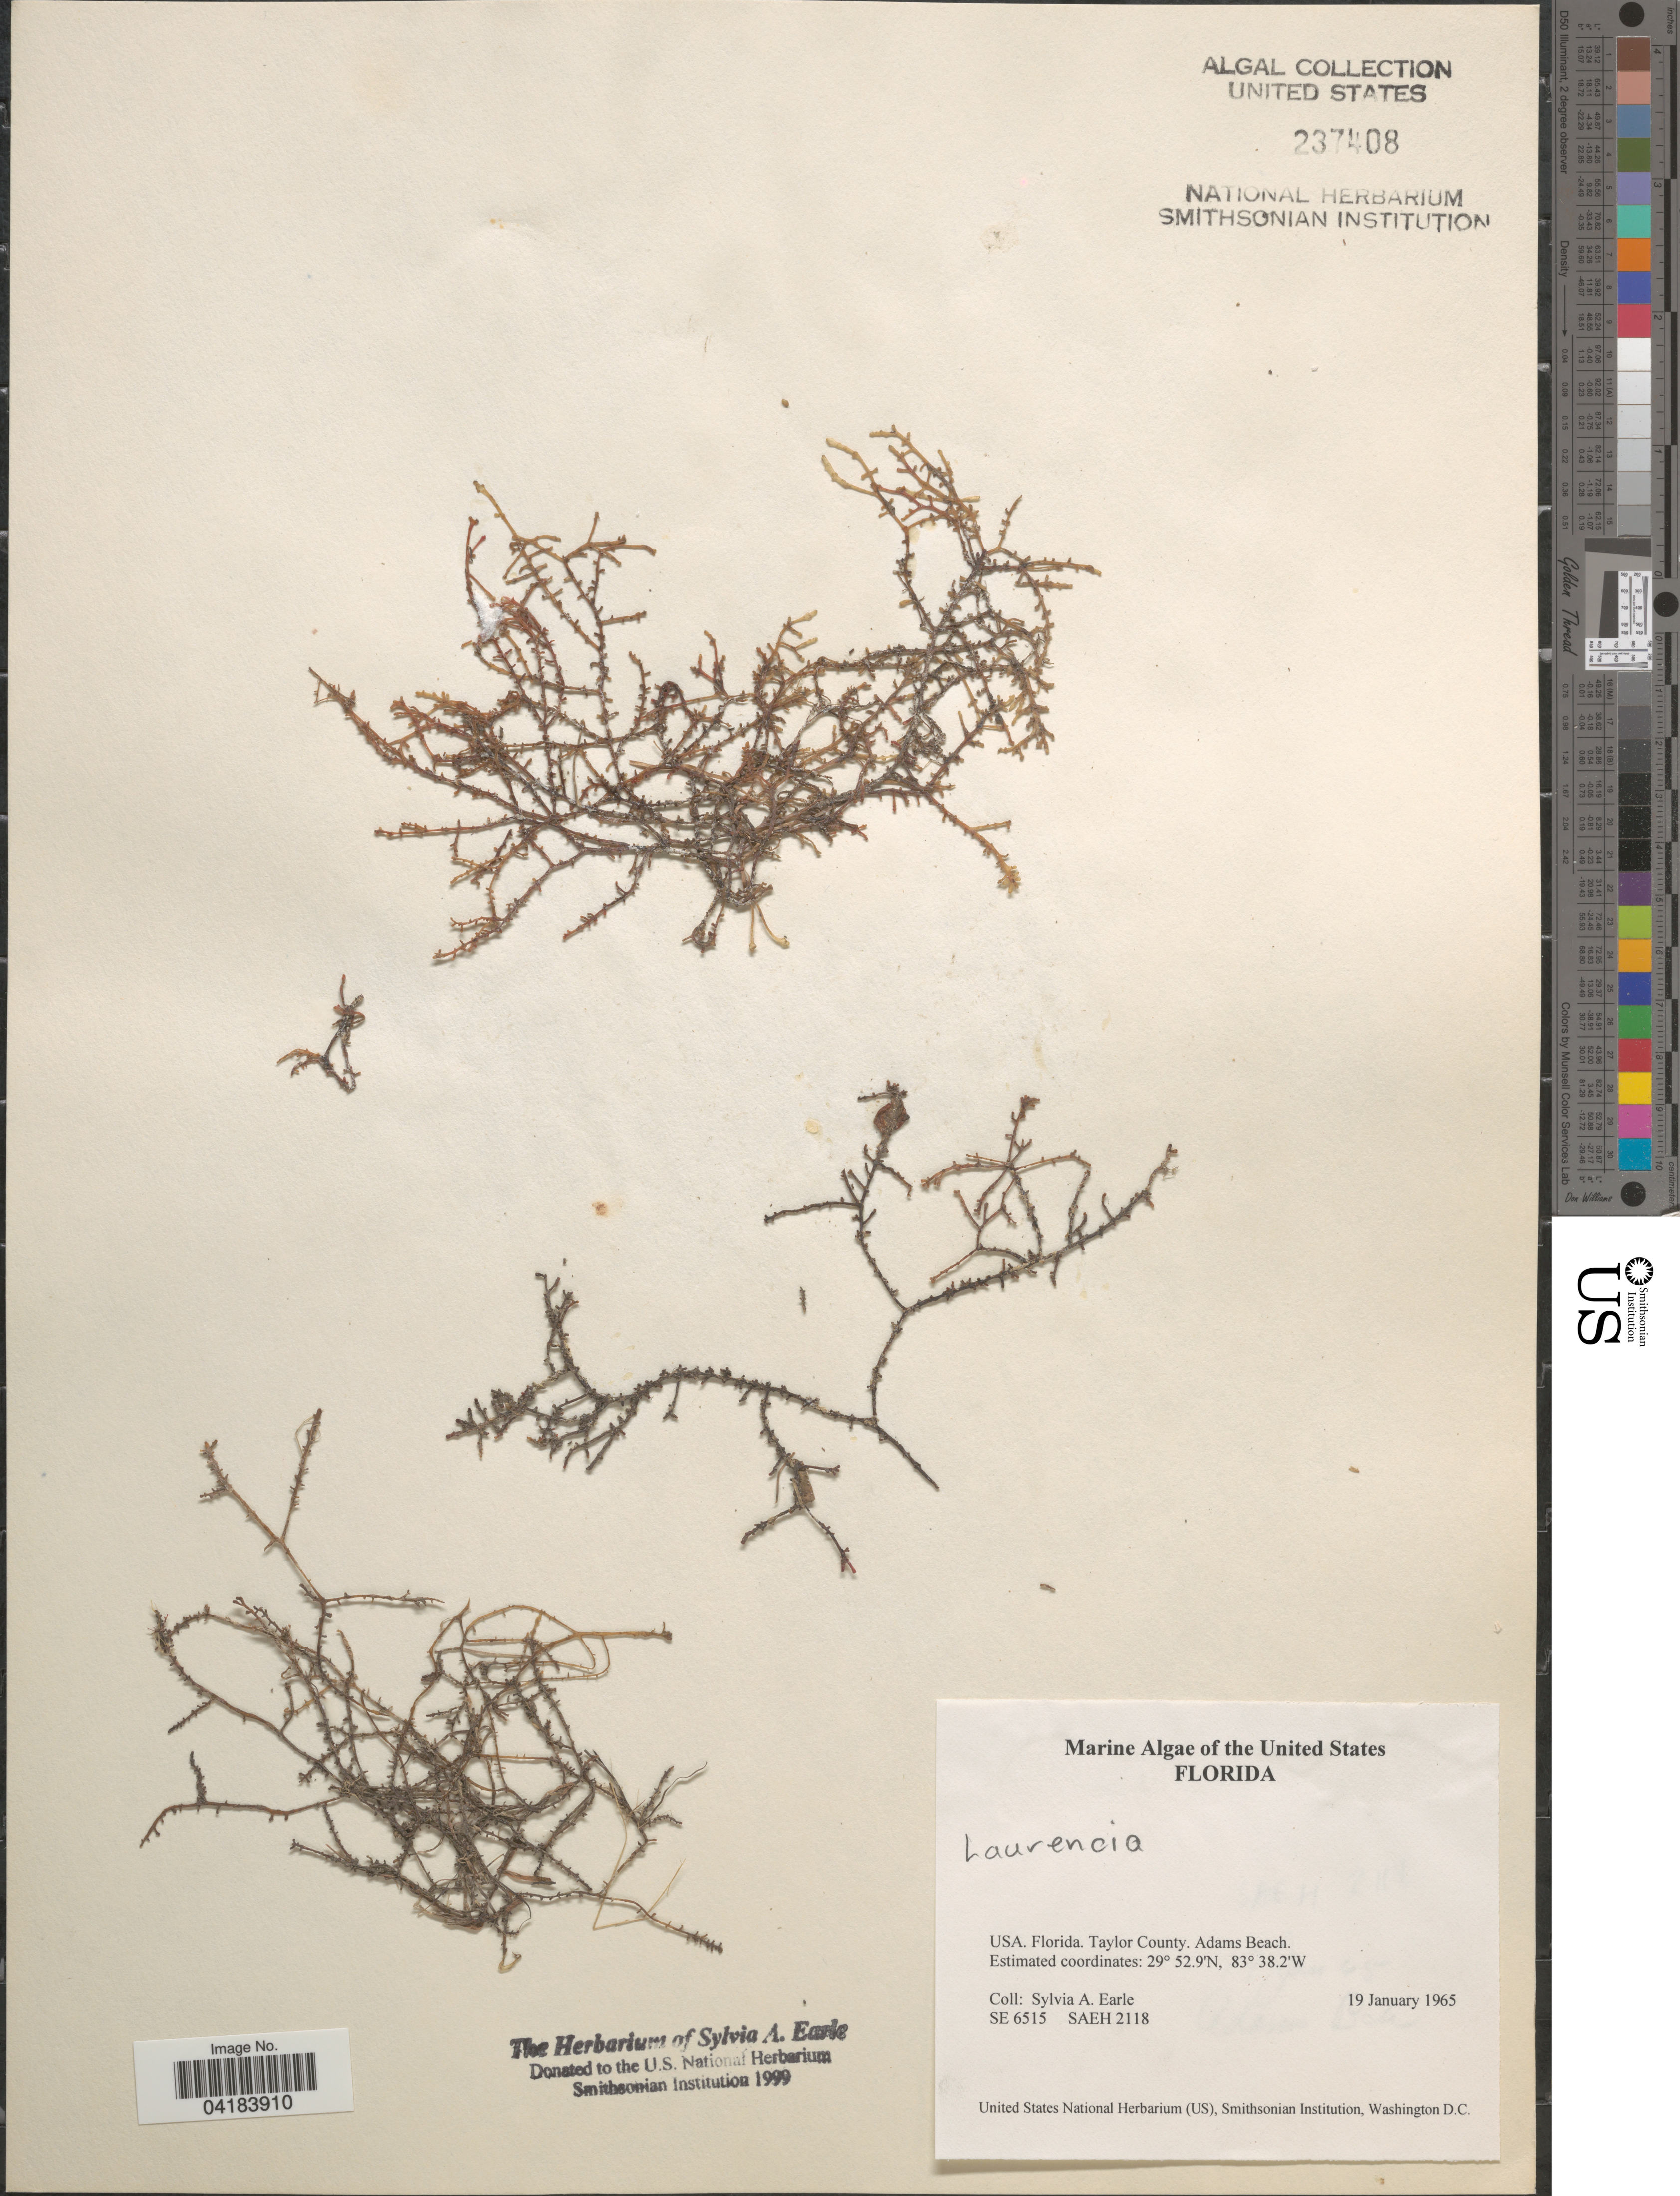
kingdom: Plantae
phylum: Rhodophyta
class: Florideophyceae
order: Ceramiales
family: Rhodomelaceae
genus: Laurencia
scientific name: Laurencia sp.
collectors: S. A. Earle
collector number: SE6515/SAEH2118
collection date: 1965-01-19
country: United States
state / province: Florida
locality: Taylor County. Adams Beach.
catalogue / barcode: US 237408